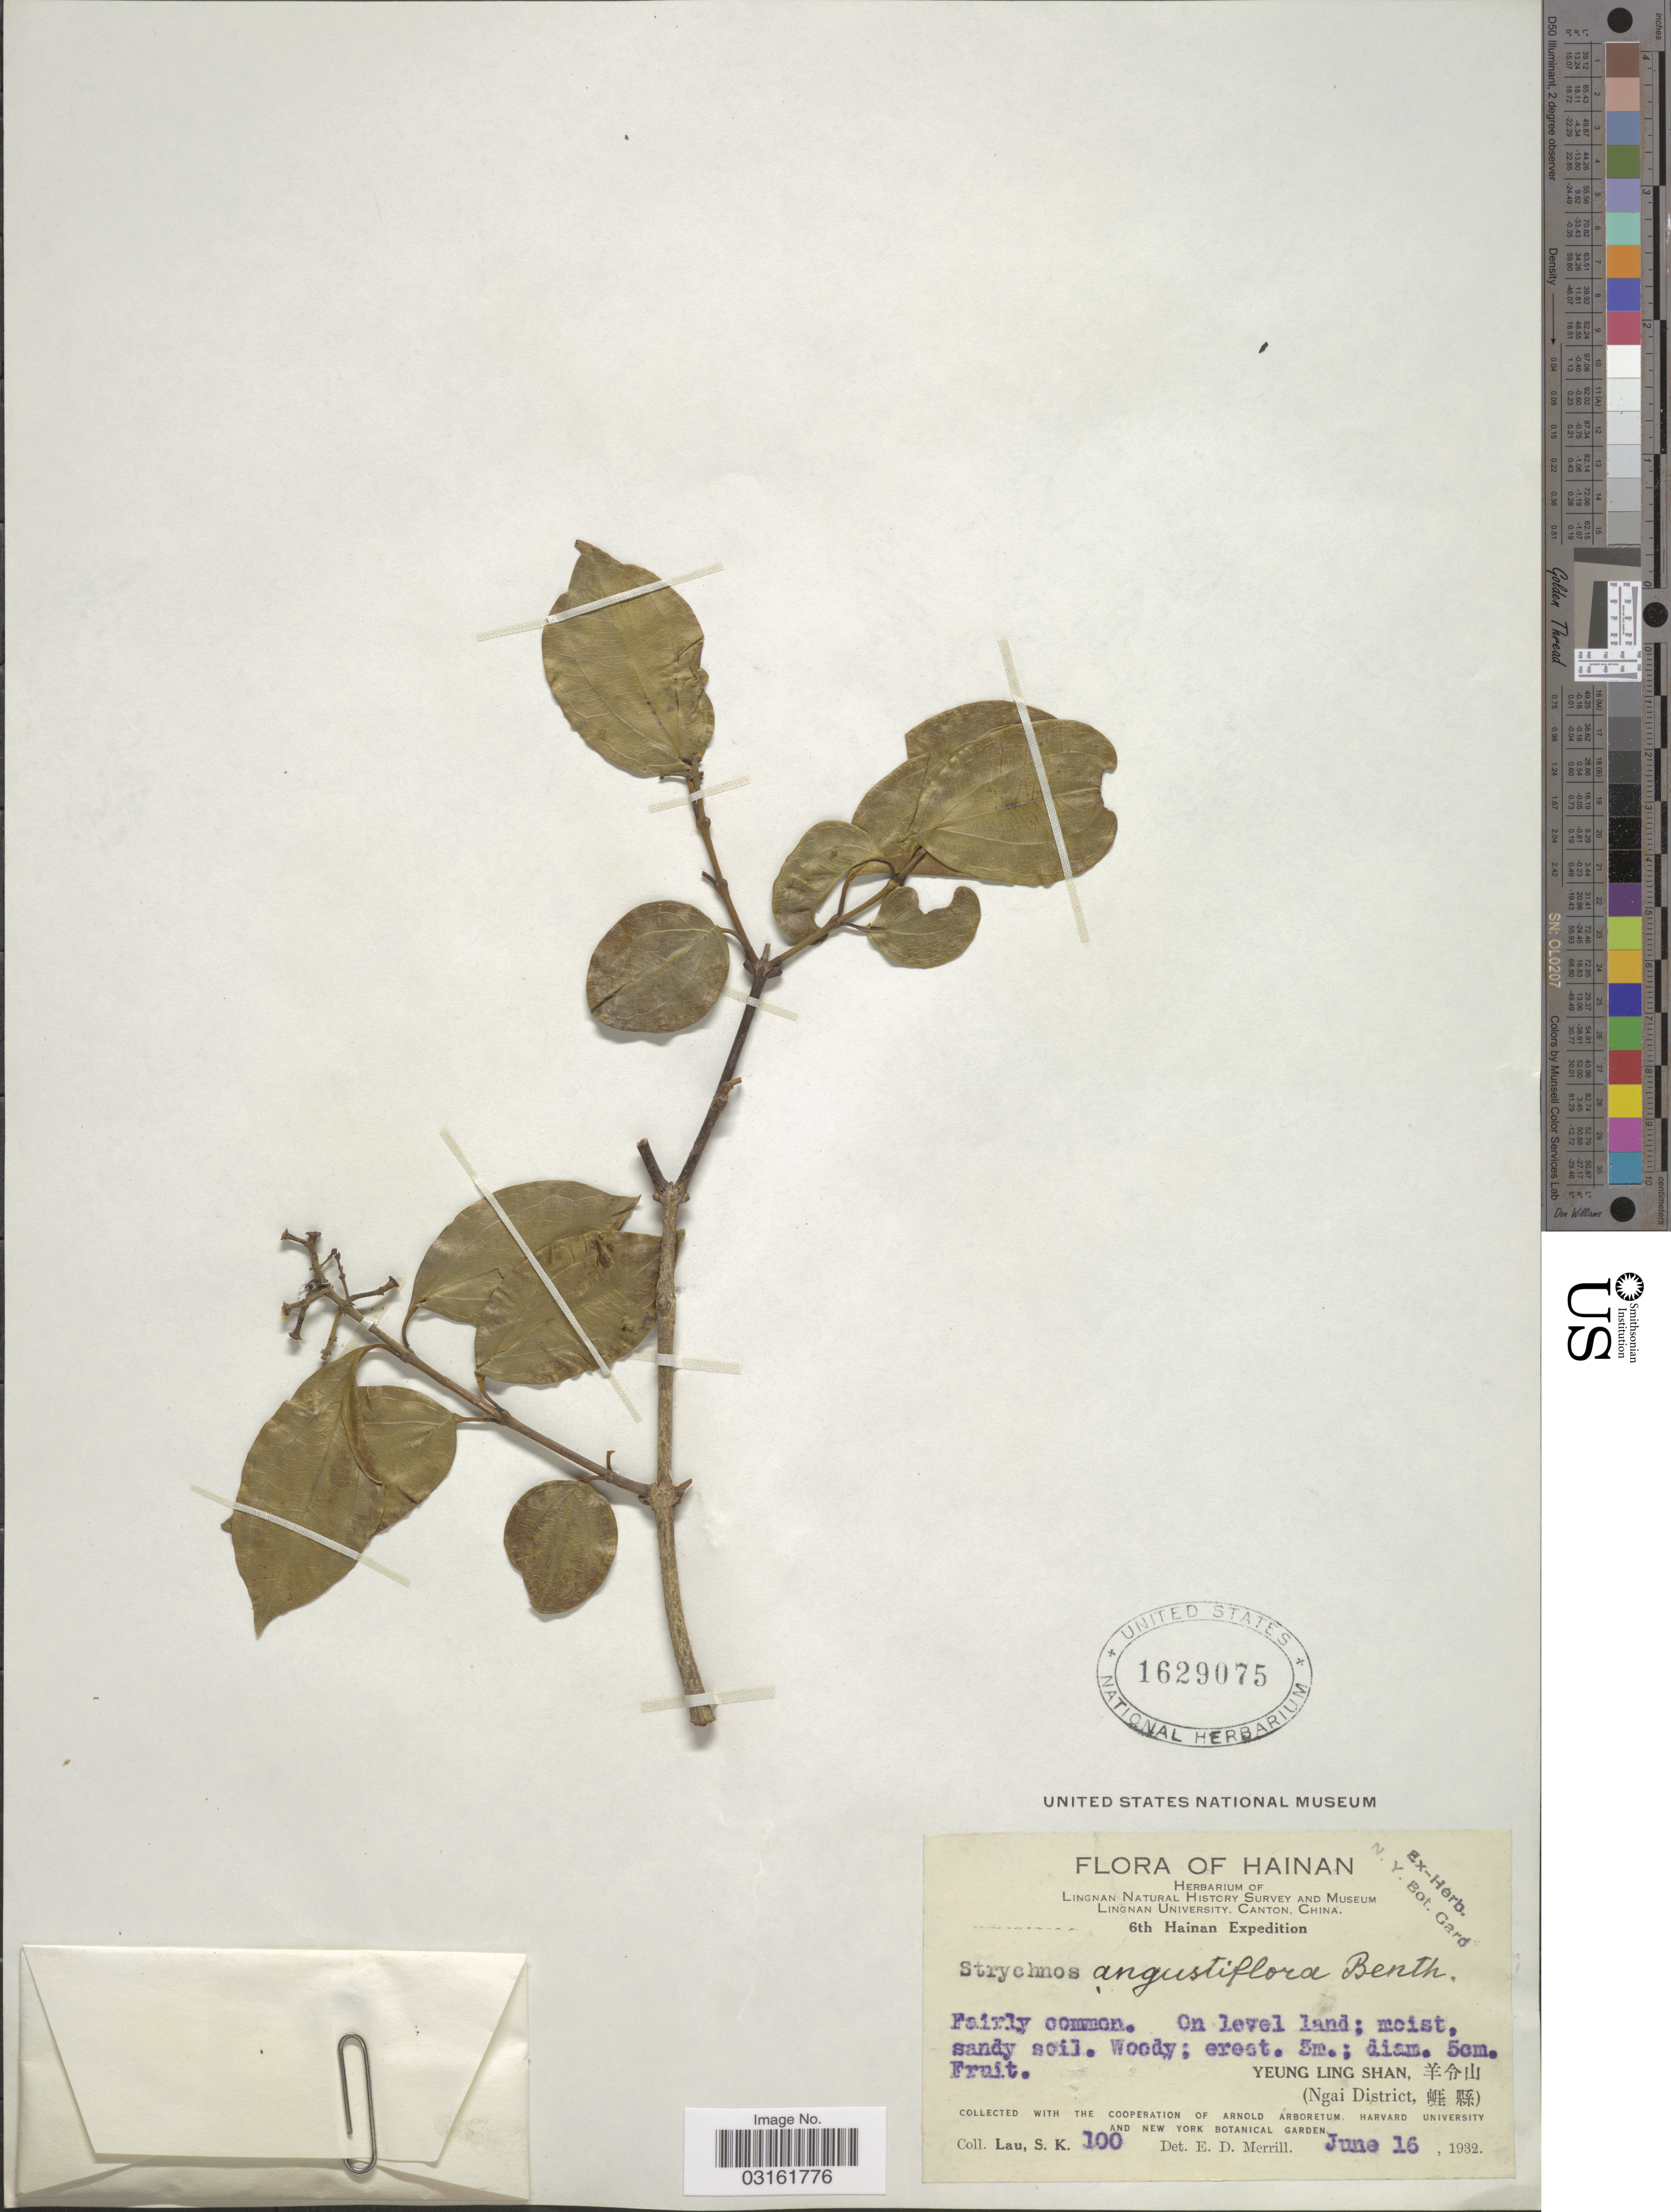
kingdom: Plantae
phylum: Tracheophyta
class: Magnoliopsida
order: Gentianales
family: Loganiaceae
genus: Strychnos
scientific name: Strychnos angustiflora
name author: Benth.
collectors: S. K. Lau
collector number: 100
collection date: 1932-06-16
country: China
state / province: Hainan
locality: Yeung Ling Shan, Ngai District.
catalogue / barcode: US 1629075